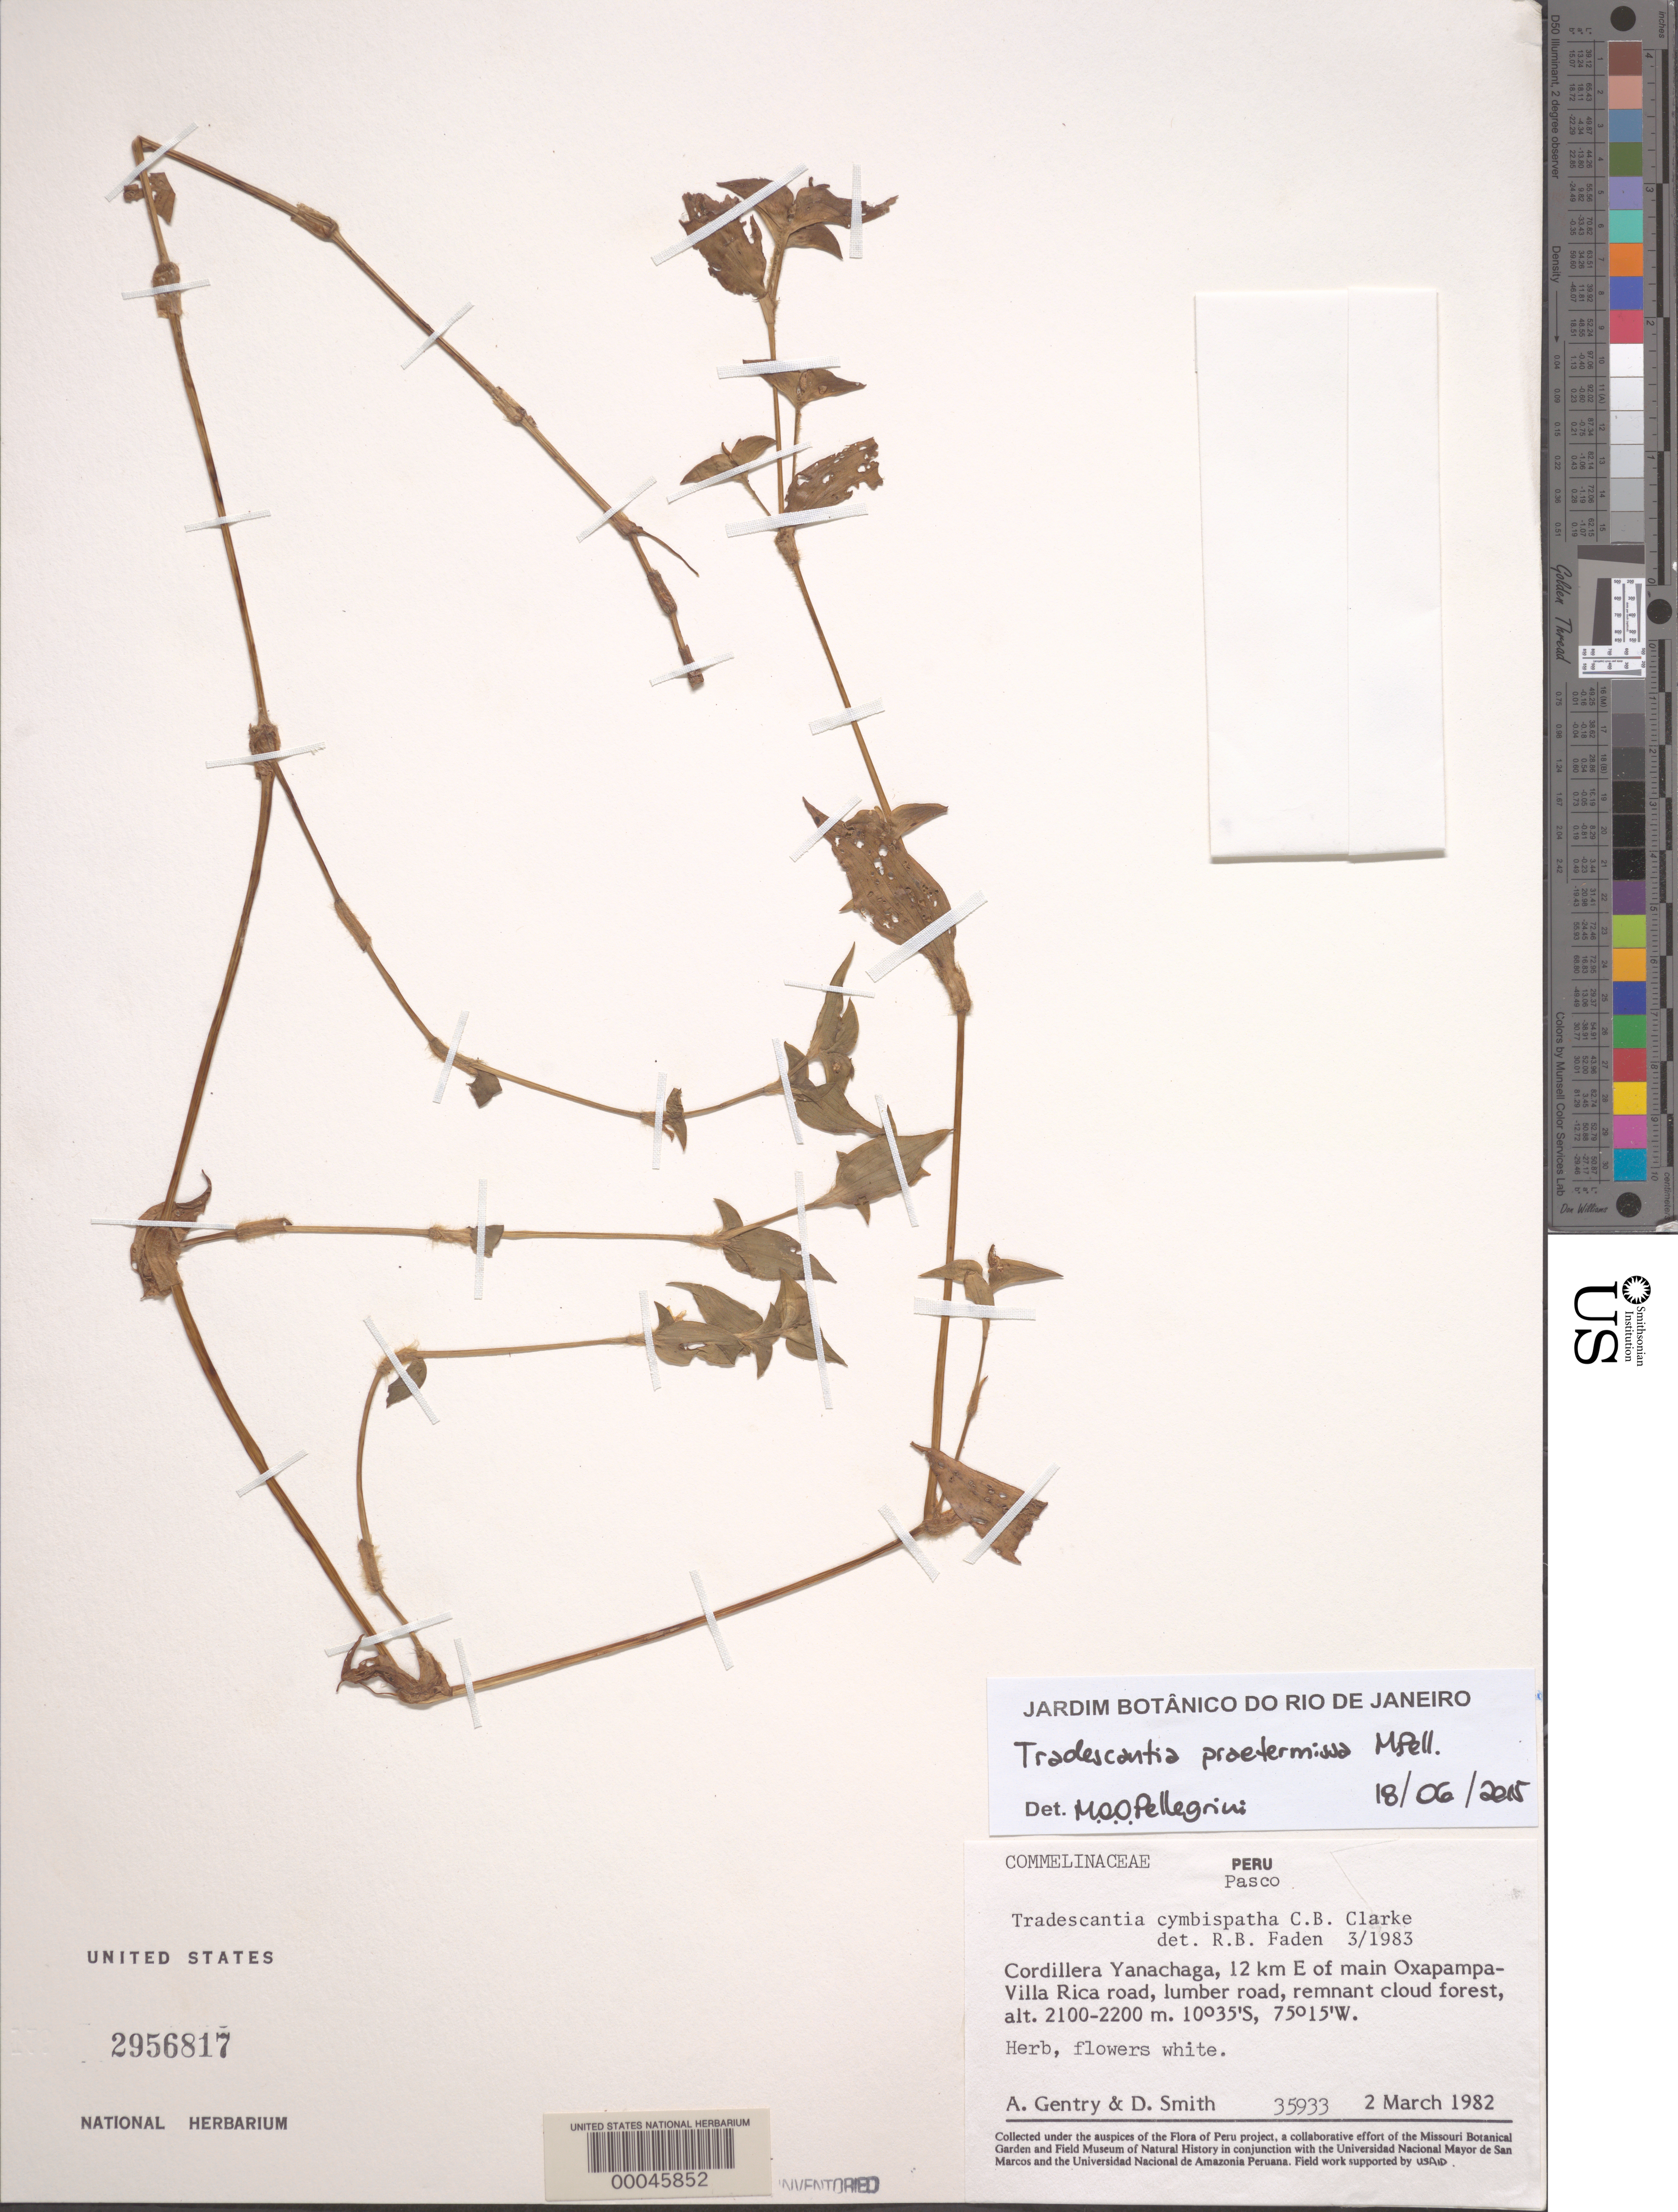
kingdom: Plantae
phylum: Tracheophyta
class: Liliopsida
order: Commelinales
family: Commelinaceae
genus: Tradescantia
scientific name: Tradescantia praetermissa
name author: M. Pell.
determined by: Pellegrini, M. O. de Oliveira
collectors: A. H. Gentry & D. Smith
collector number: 35933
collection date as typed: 02 Mar 1982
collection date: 1982-03-02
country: Peru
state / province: Pasco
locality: Cordillera yanachaga, e of oxapampa-villa rica road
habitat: Roadside, remnant cloud forest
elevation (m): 2100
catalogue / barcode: US 2956817